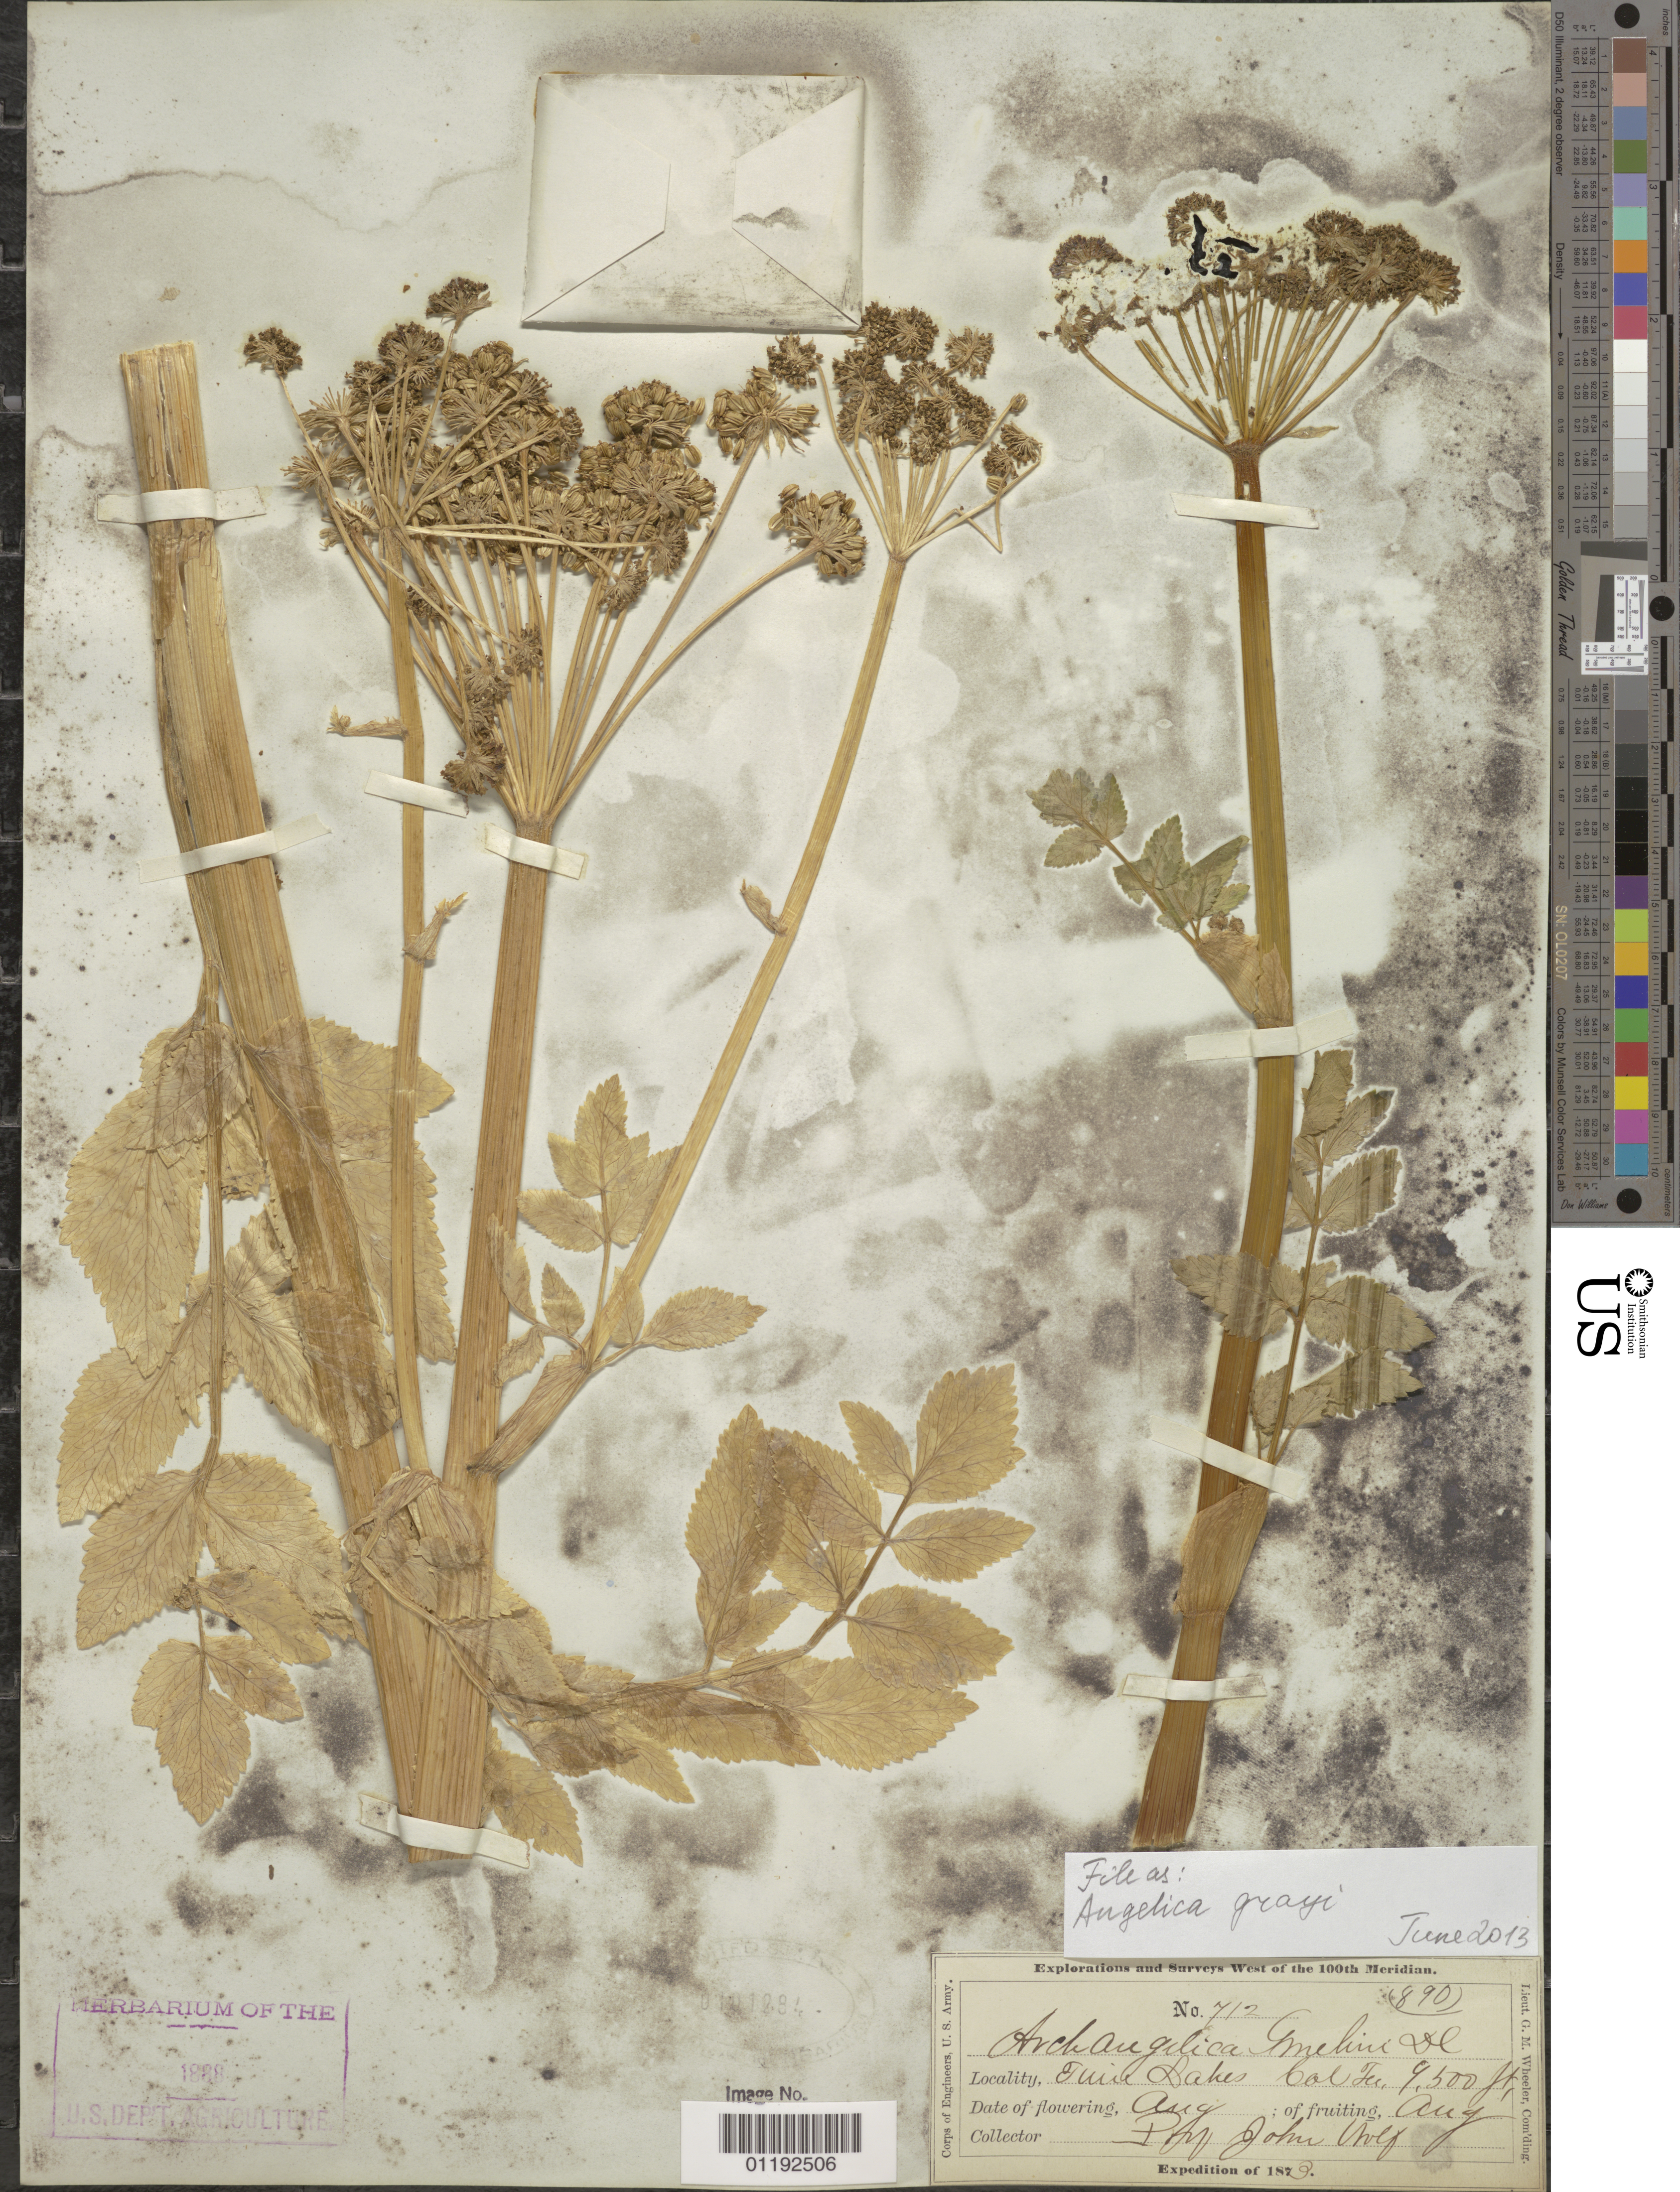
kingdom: Plantae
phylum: Tracheophyta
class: Magnoliopsida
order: Apiales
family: Apiaceae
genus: Angelica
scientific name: Angelica grayi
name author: (J.M. Coult. & Rose) J.M. Coult. & Rose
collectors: J. Wolf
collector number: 712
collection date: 1873-08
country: United States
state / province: Colorado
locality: Twin Lakes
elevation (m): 2896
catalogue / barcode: US 101284